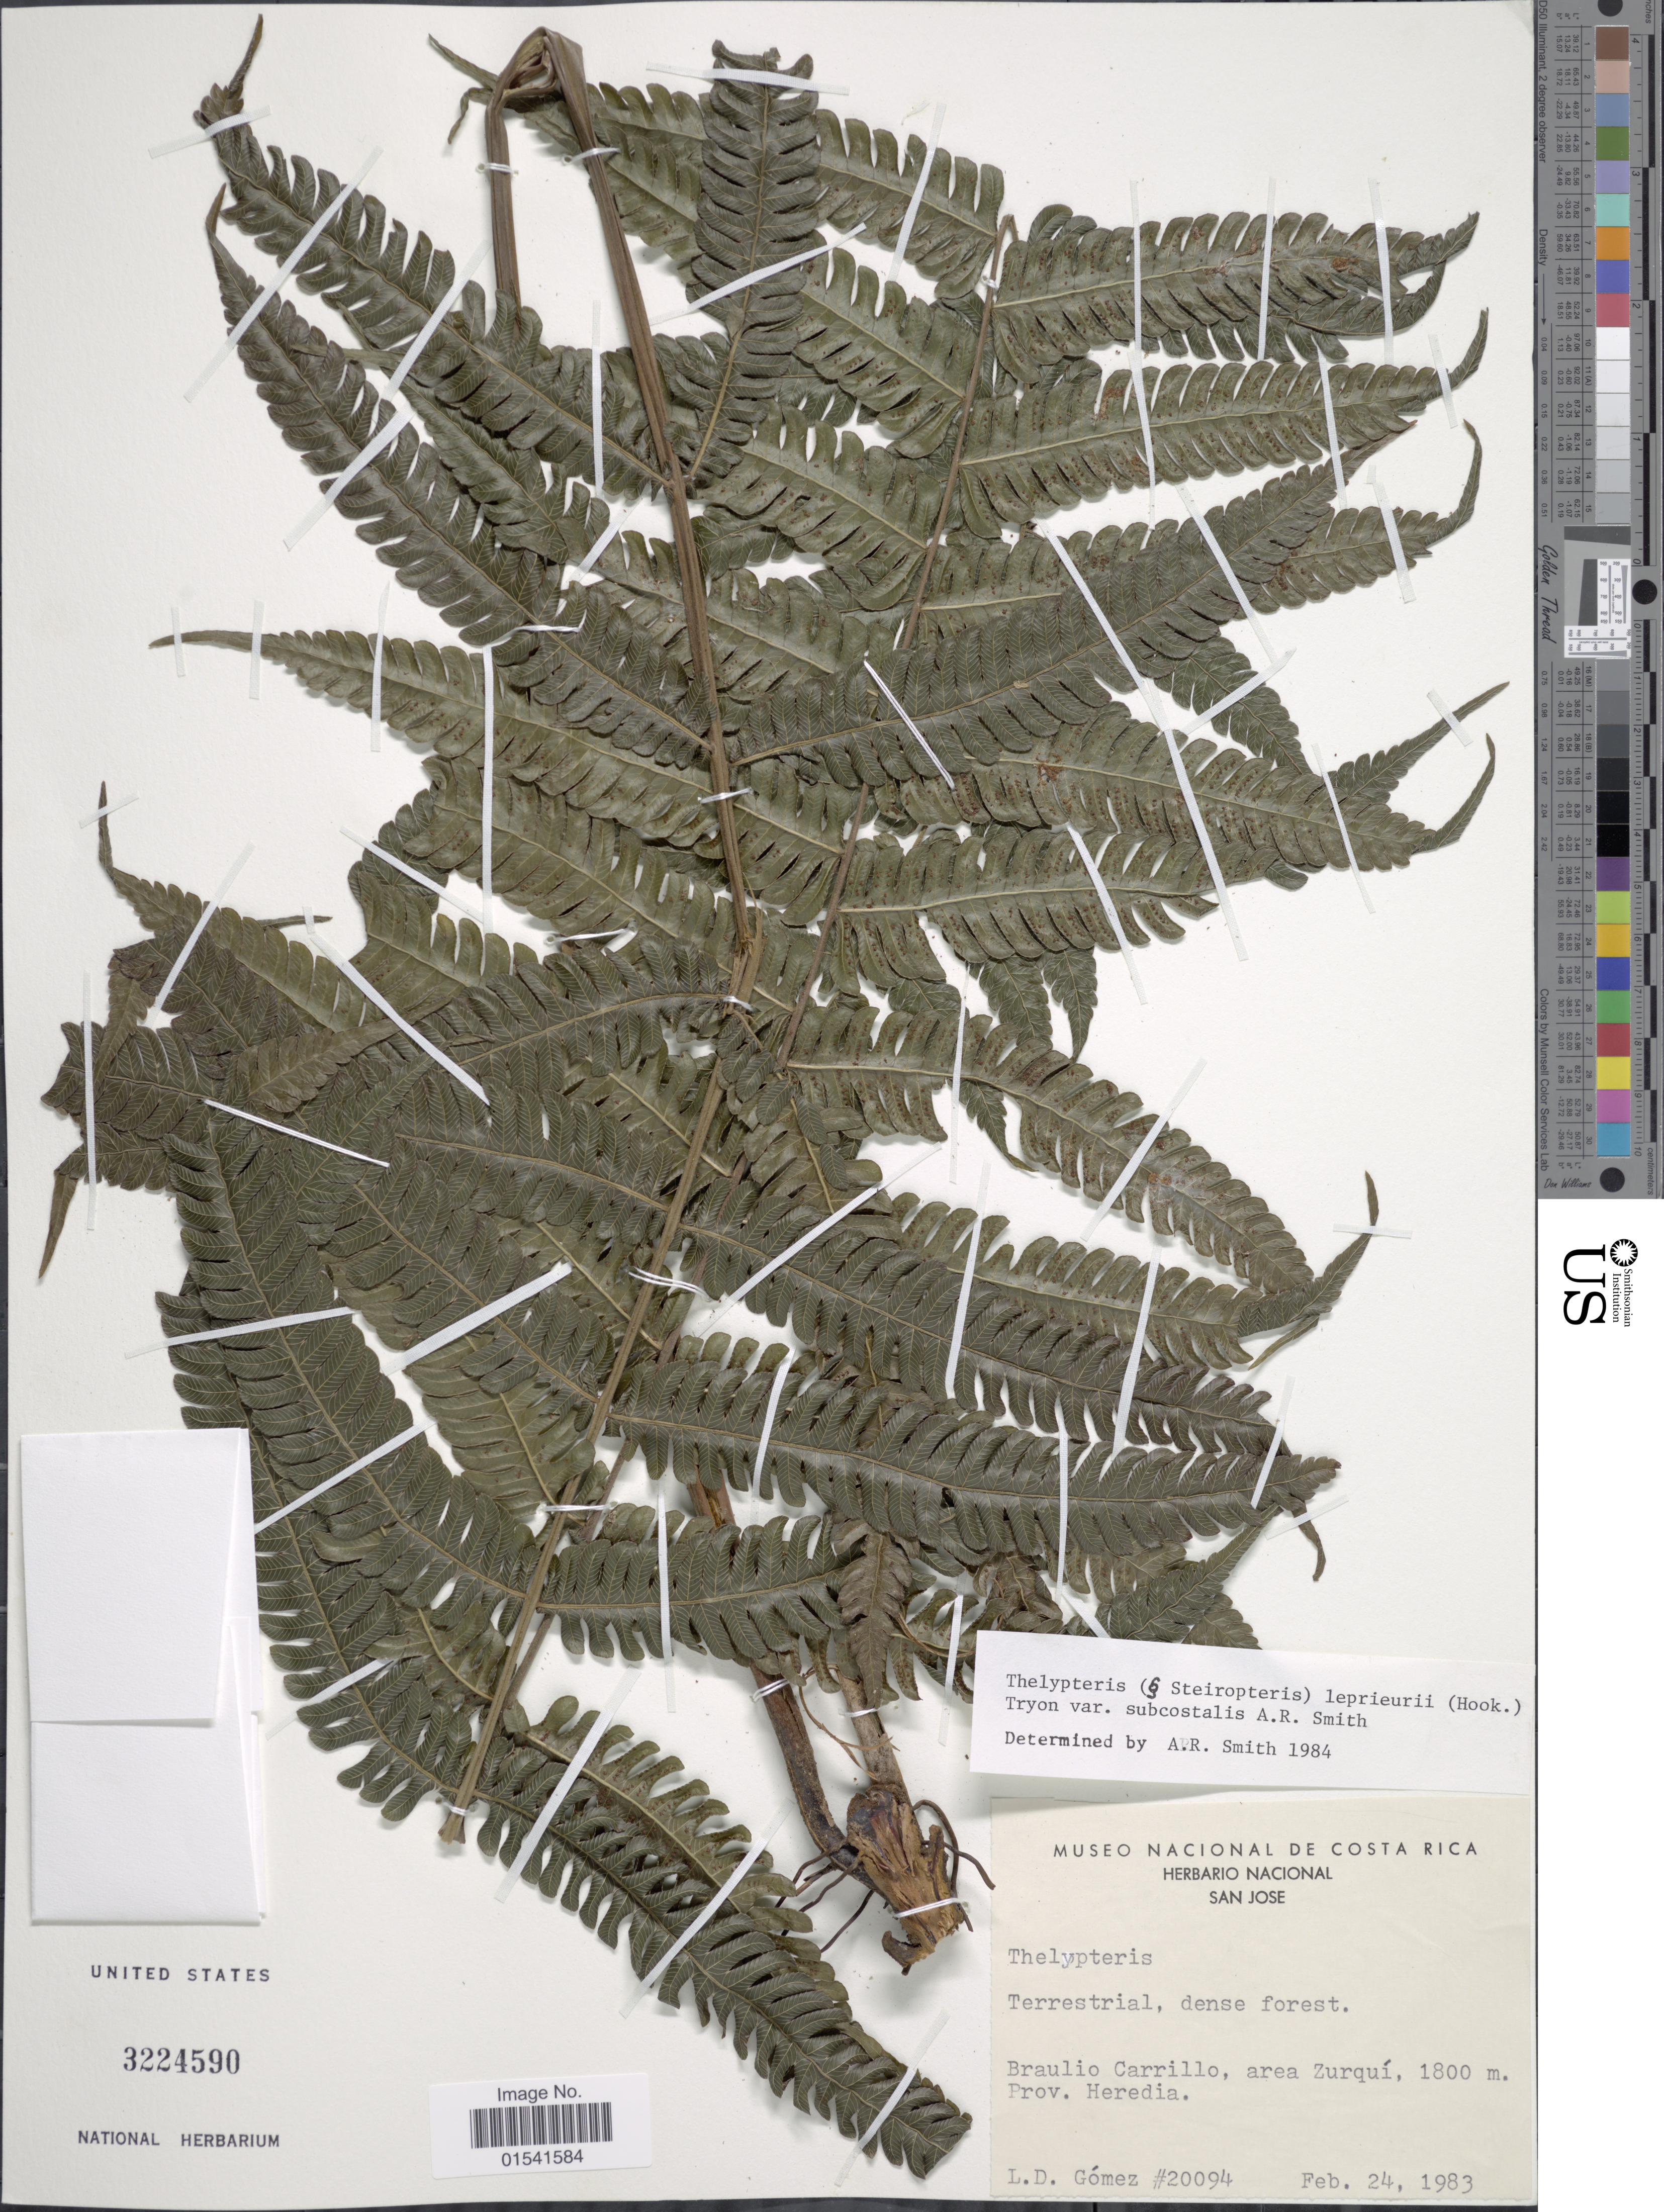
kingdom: Plantae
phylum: Tracheophyta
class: Polypodiopsida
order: Polypodiales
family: Thelypteridaceae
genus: Steiropteris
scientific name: Steiropteris leprieurii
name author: (Hook. f.) Pic. Serm.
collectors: L. Gomez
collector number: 20094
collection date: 1983-02-24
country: Costa Rica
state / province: Heredia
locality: Braulio Carillo, area Zurquí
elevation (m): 1800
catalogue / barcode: US 3224590